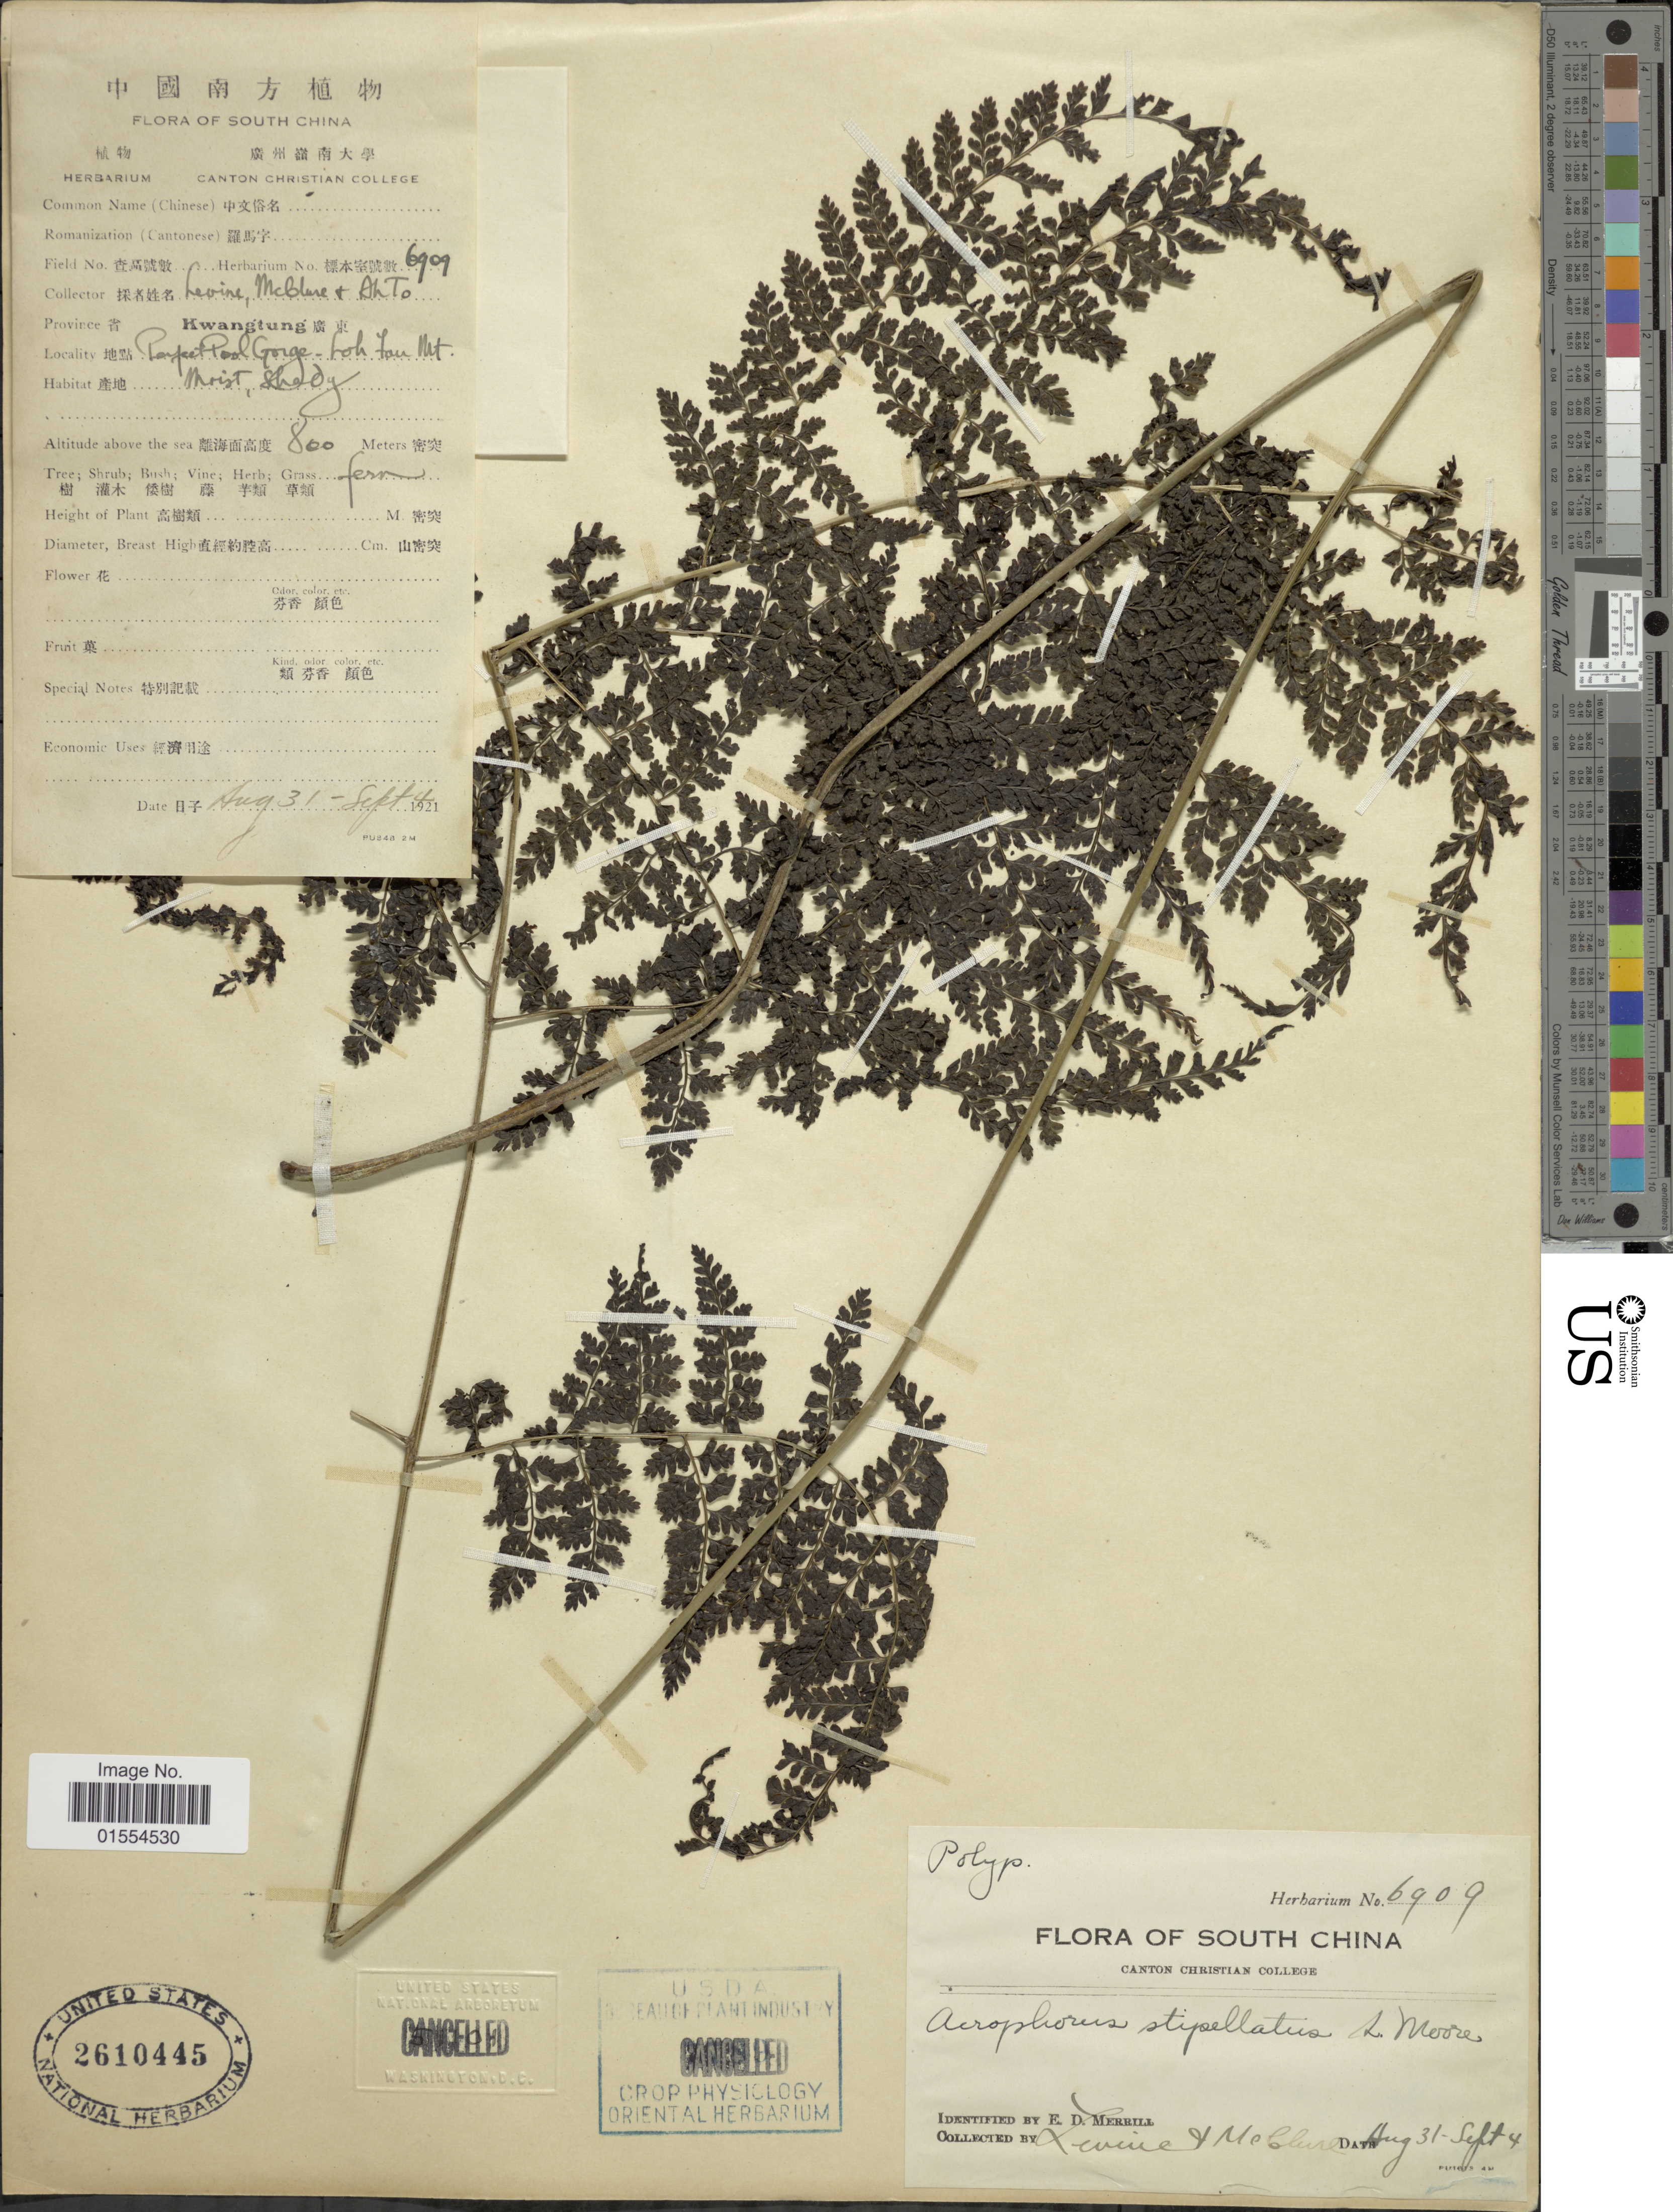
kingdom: Plantae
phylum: Tracheophyta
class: Polypodiopsida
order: Polypodiales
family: Dryopteridaceae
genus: Dryopteris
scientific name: Dryopteris nodosa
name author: (C. Presl) Li Bing Zhang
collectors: -. Levine, McClure, -- & Ahto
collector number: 6909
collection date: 1921-08-31/1921-09-04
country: China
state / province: Guangdong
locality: South China, Kwangtung, Pafeet Pool Gorge - Loh Fau Mt. [interpreted]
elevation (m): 800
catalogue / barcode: US 2610445